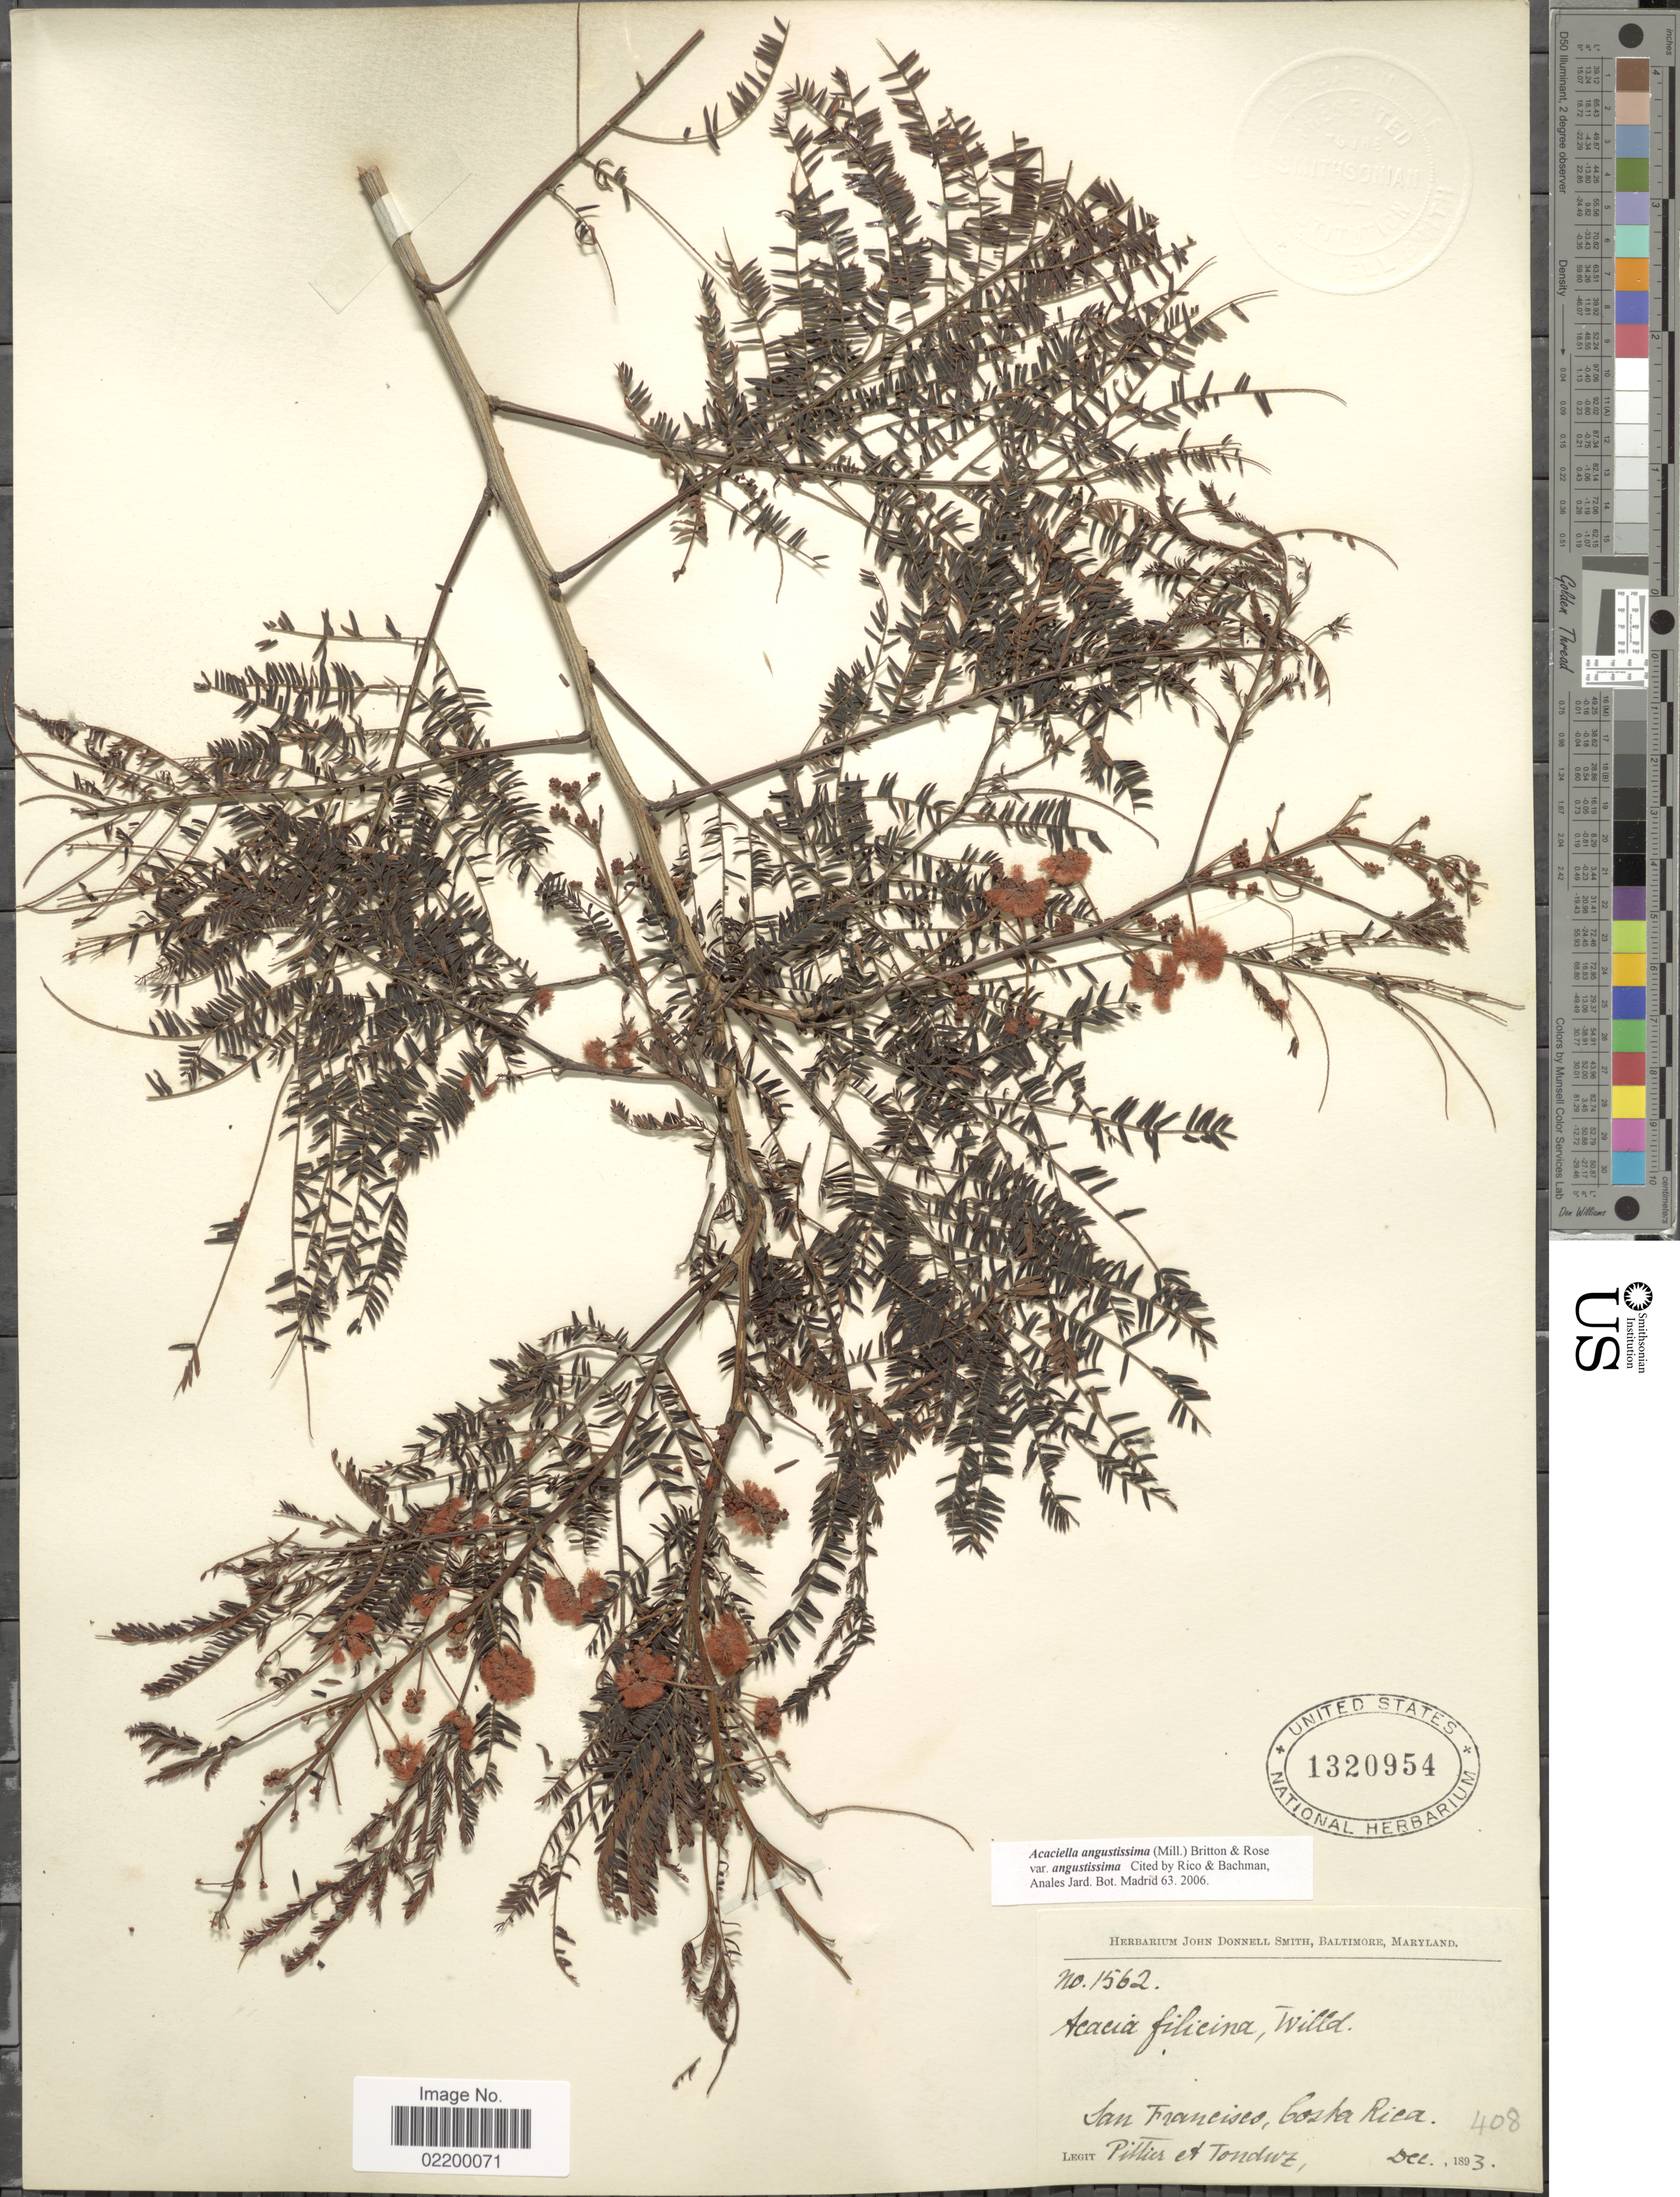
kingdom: Plantae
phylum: Tracheophyta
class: Magnoliopsida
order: Fabales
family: Fabaceae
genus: Acaciella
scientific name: Acaciella angustissima var. angustissima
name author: (Mill.) Britton & Rose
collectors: Pittier, -- & A. Tonduz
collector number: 1562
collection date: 1893-12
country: Costa Rica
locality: San Francisco, Costa Rica.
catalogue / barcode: US 1320954